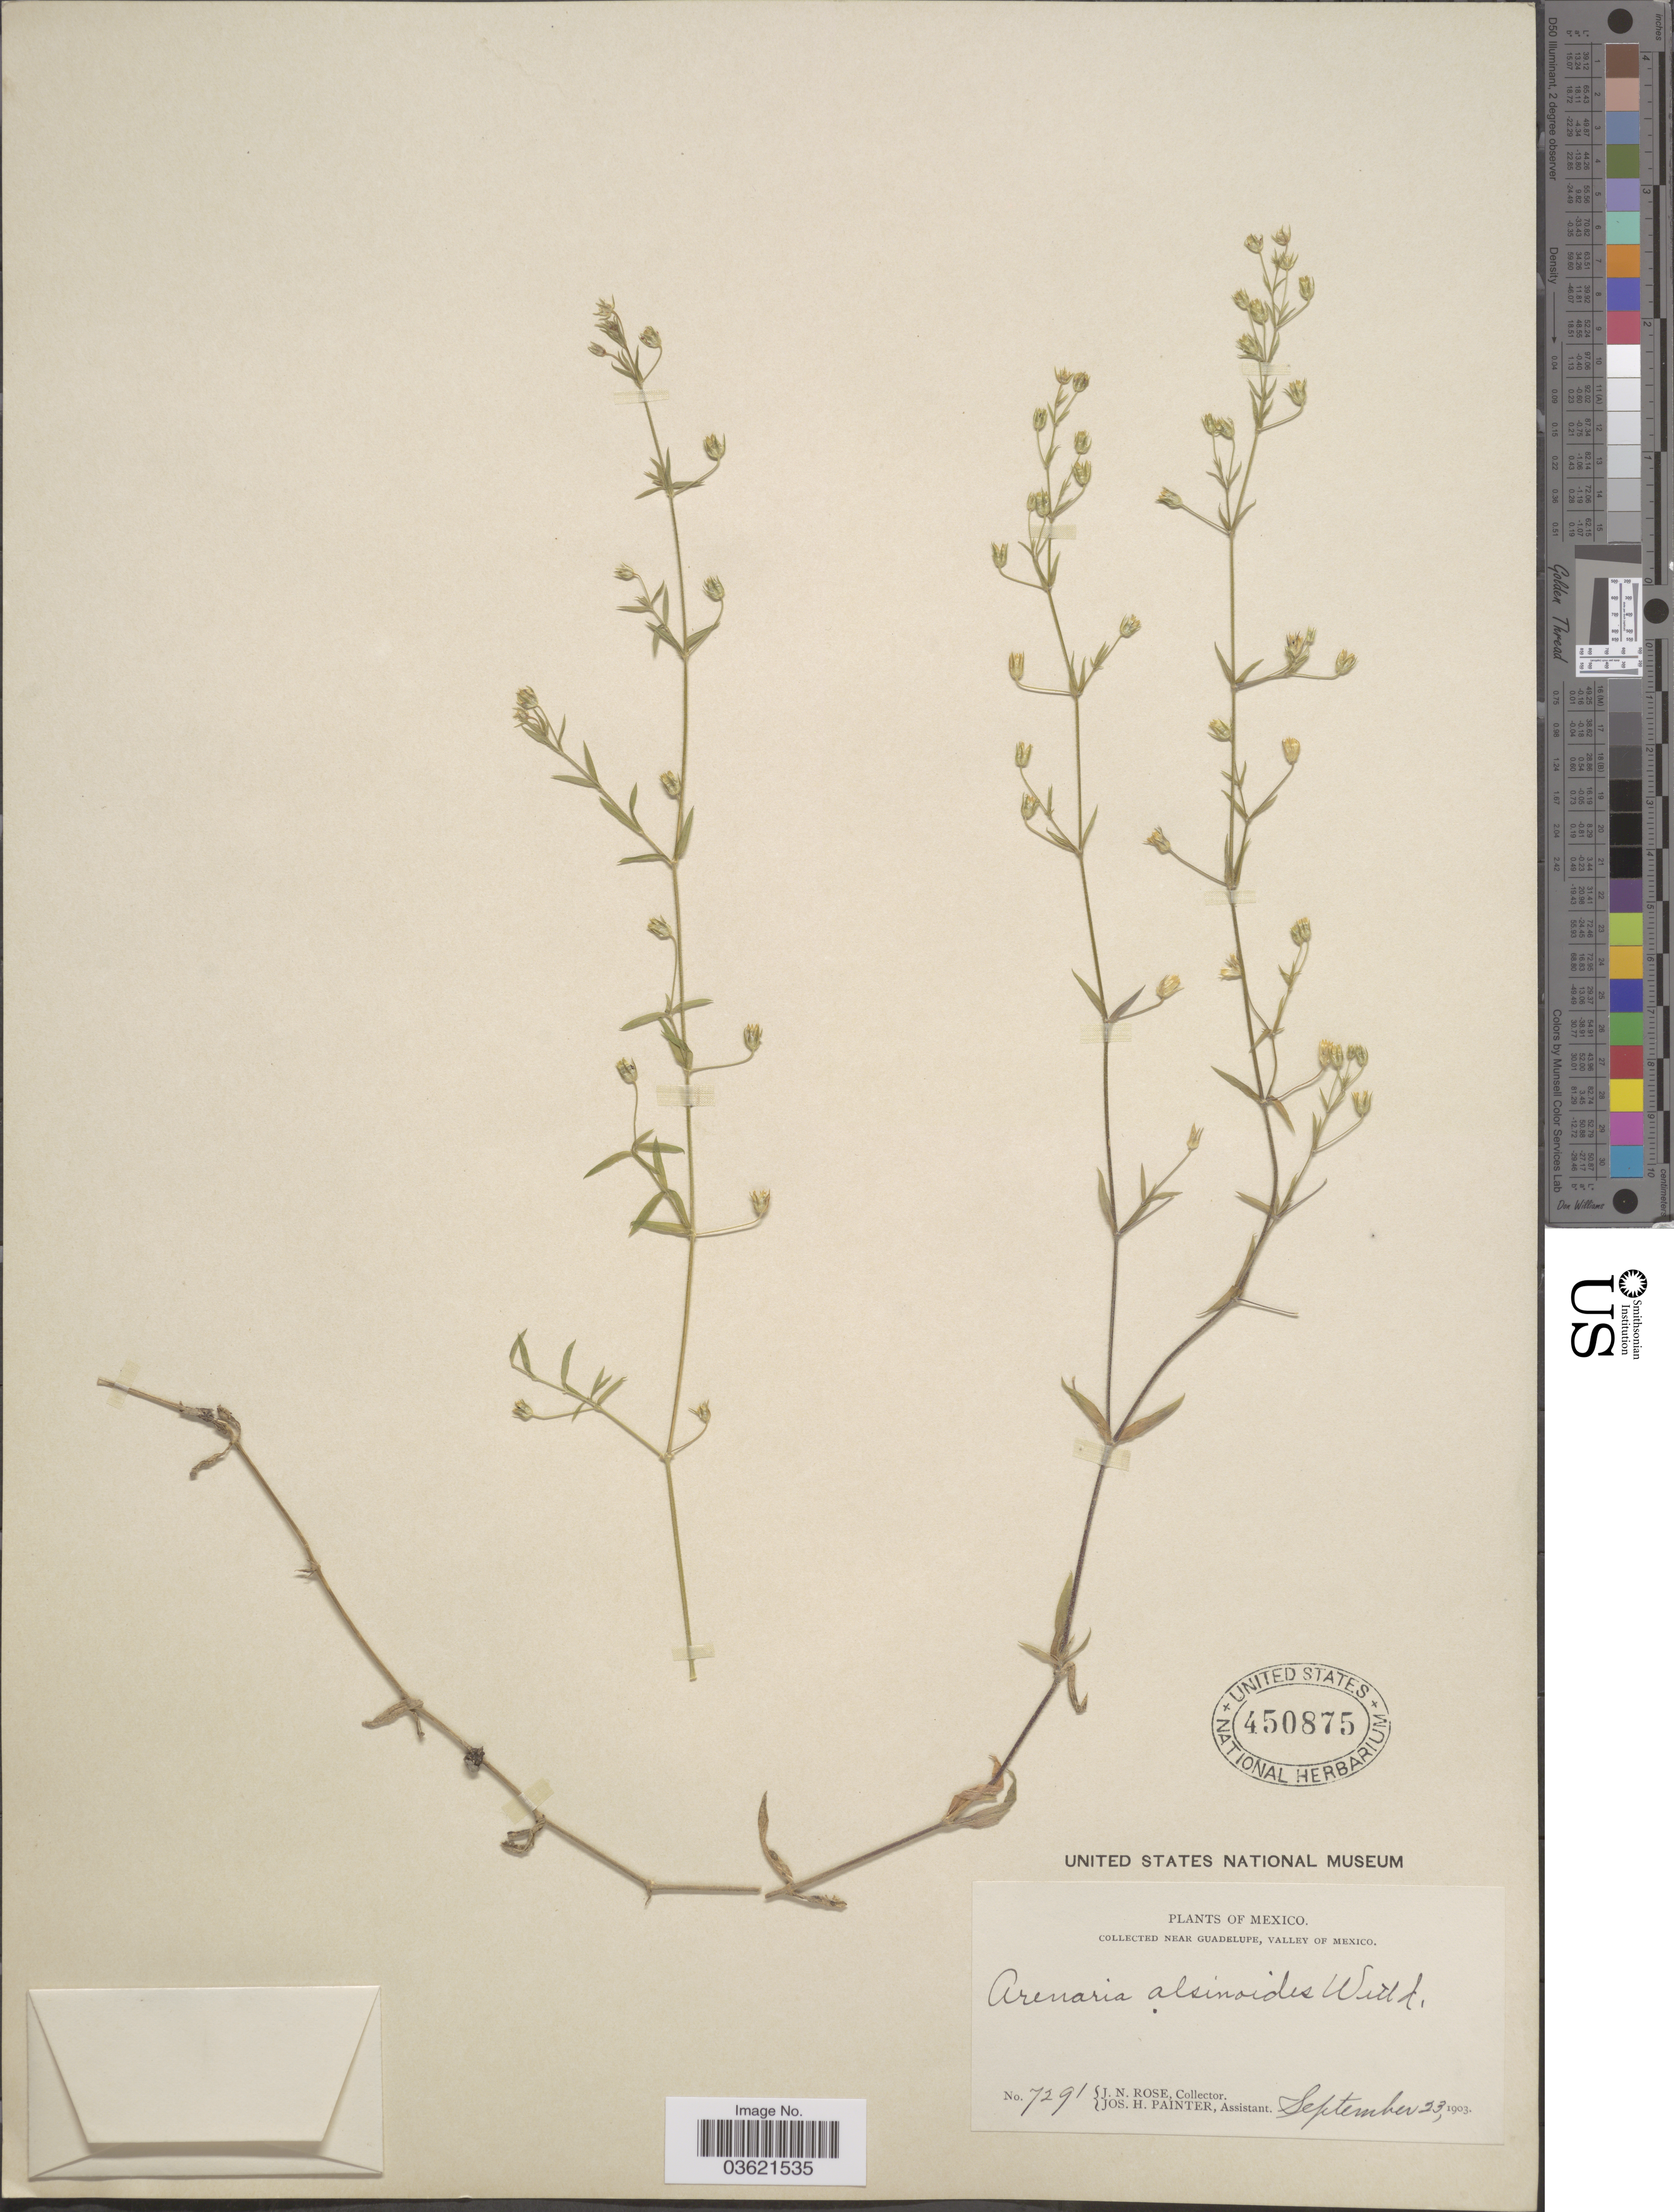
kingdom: Plantae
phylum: Tracheophyta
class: Magnoliopsida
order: Caryophyllales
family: Caryophyllaceae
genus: Arenaria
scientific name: Arenaria lanuginosa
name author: (Michx.) Rohrb.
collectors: J. N. Rose & J. H. Painter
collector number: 7291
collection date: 1903-09-23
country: Mexico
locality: Near Guadelupe, Valley of Mexico.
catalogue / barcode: US 450875